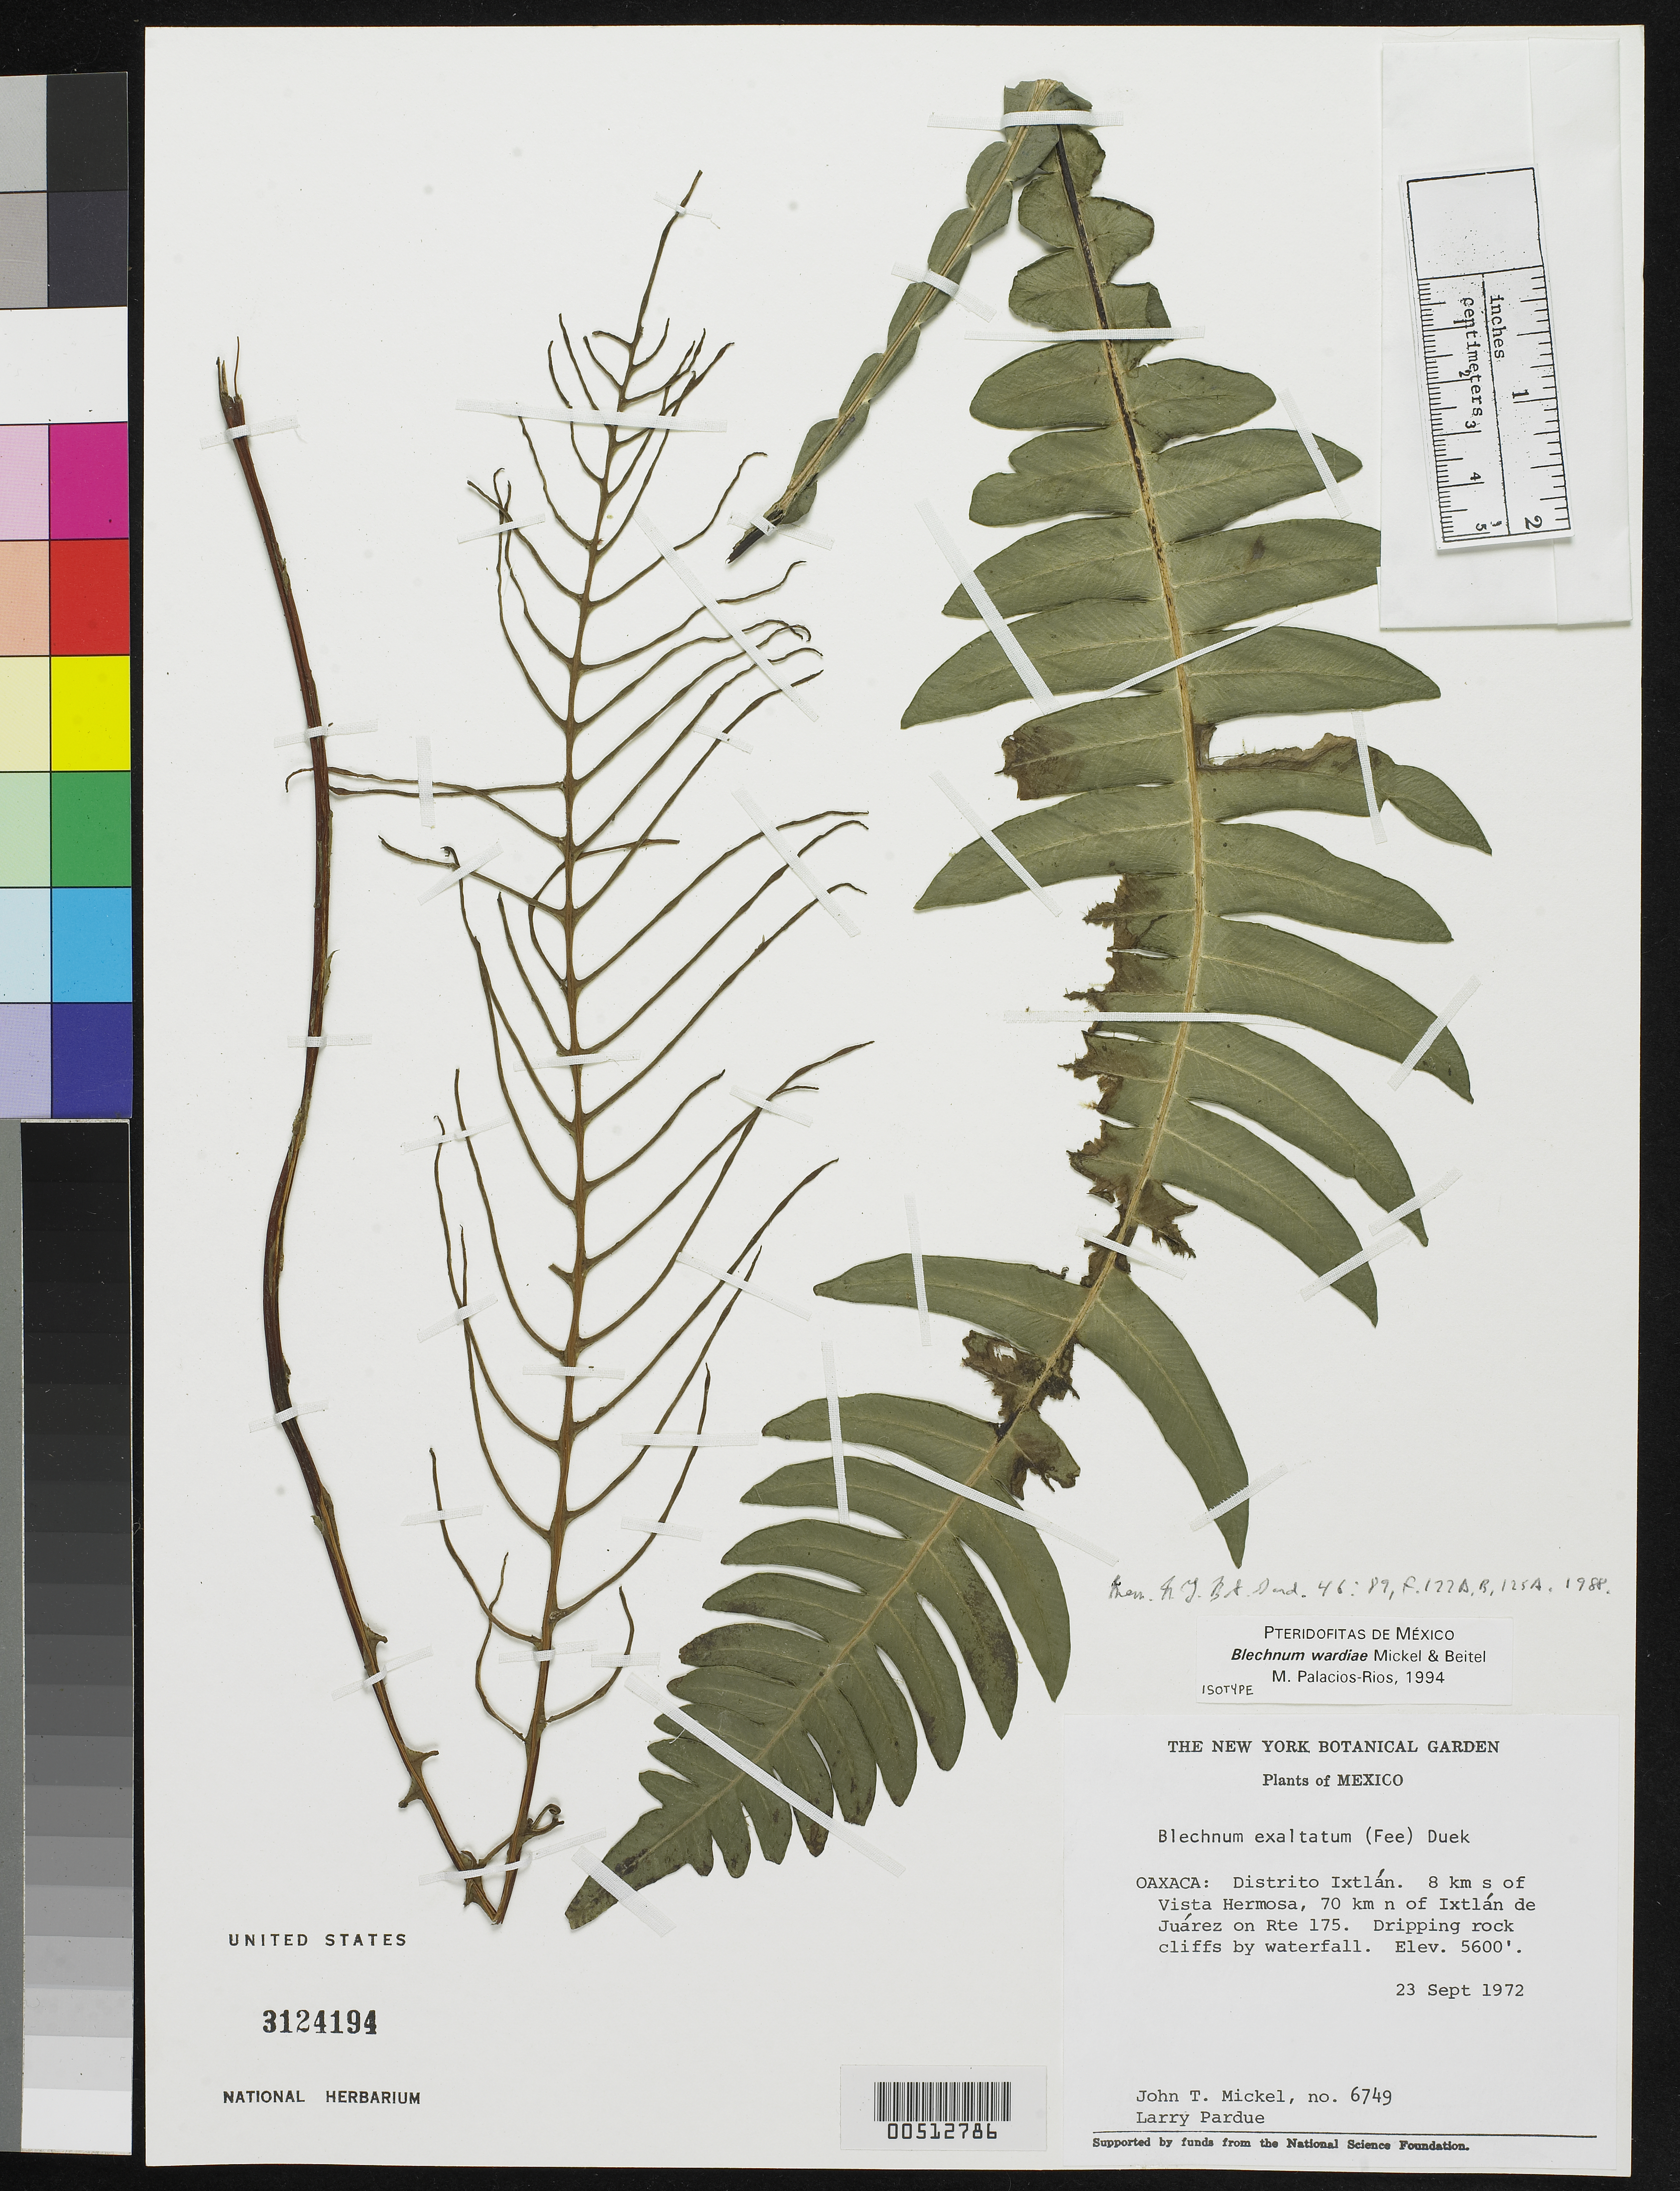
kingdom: Plantae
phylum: Tracheophyta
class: Polypodiopsida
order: Polypodiales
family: Blechnaceae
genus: Blechnum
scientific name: Blechnum wardiae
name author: Mickel & Beitel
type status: Isotype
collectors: J. T. Mickel & L. Pardue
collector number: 6749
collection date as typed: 23 Sep 1972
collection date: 1972-09-23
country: Mexico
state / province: Oaxaca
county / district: Ixtaln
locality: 8 km S of Vista Hermosa on Rte. 175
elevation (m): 1707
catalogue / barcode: US 3124194